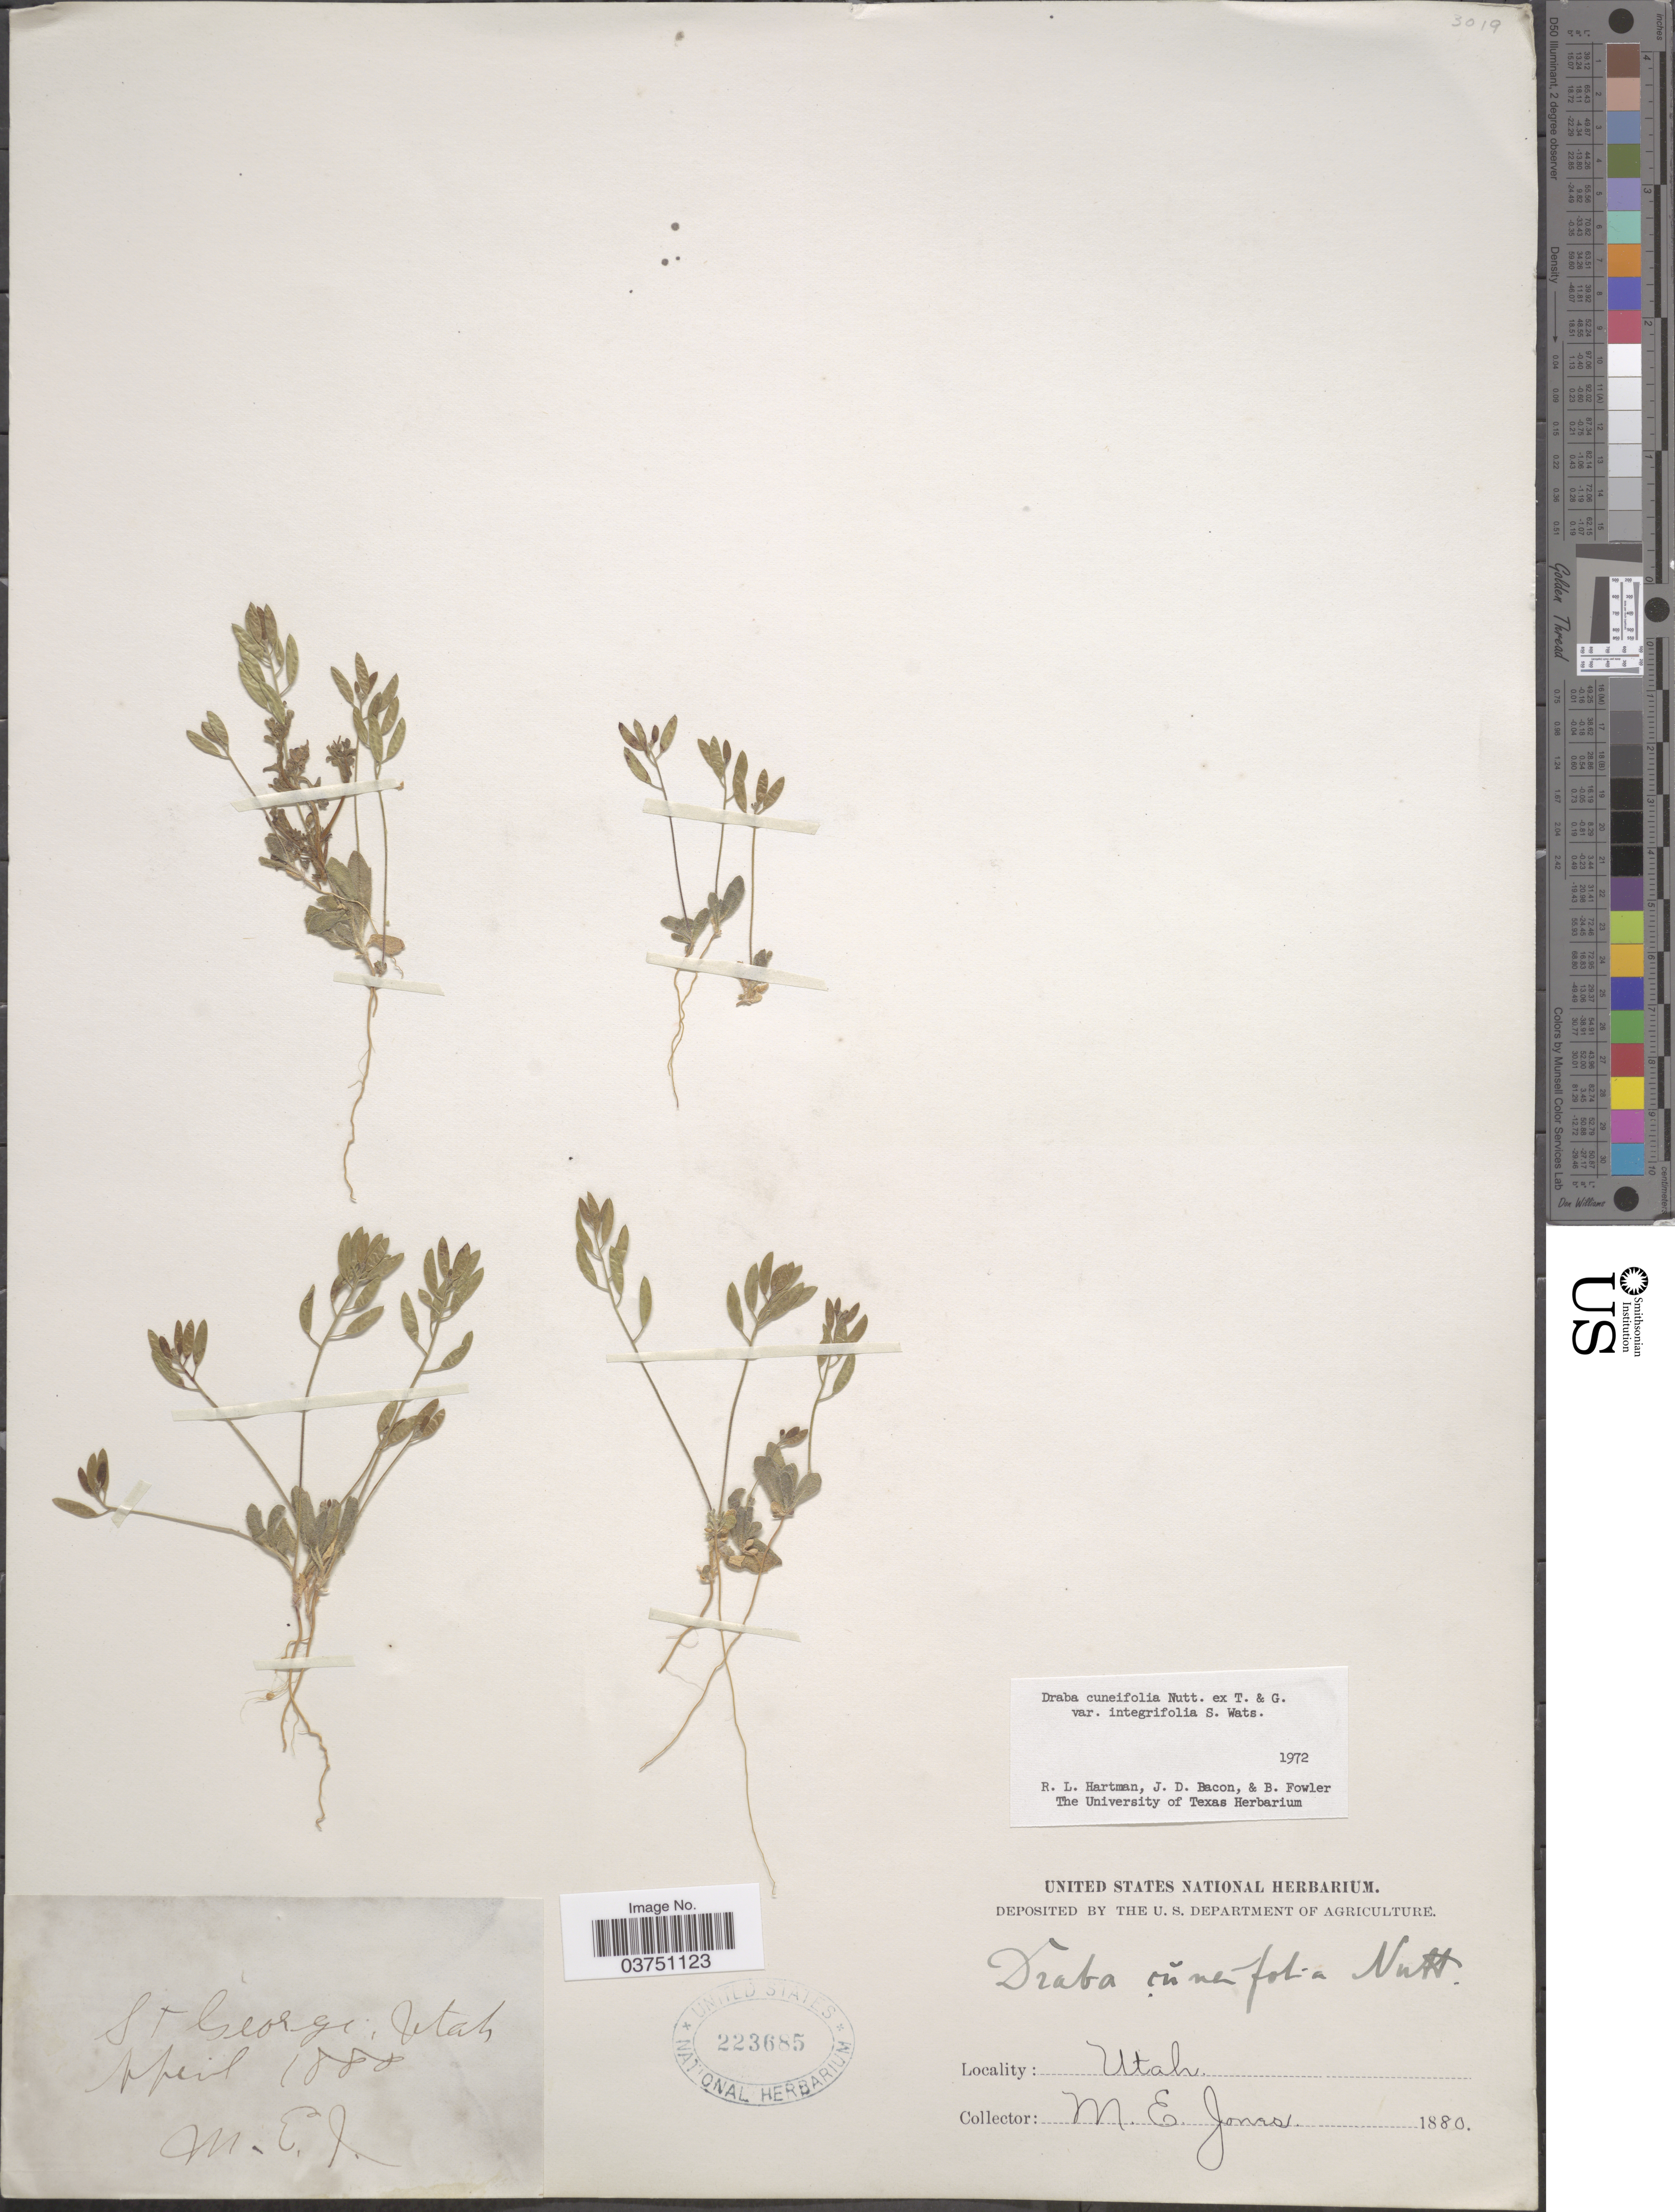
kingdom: Plantae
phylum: Tracheophyta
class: Magnoliopsida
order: Brassicales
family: Brassicaceae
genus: Draba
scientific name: Draba cuneifolia var. integrifolia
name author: S. Watson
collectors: M. E. Jones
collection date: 1888-04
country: United States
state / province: Utah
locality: St. George.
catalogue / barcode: US 223685